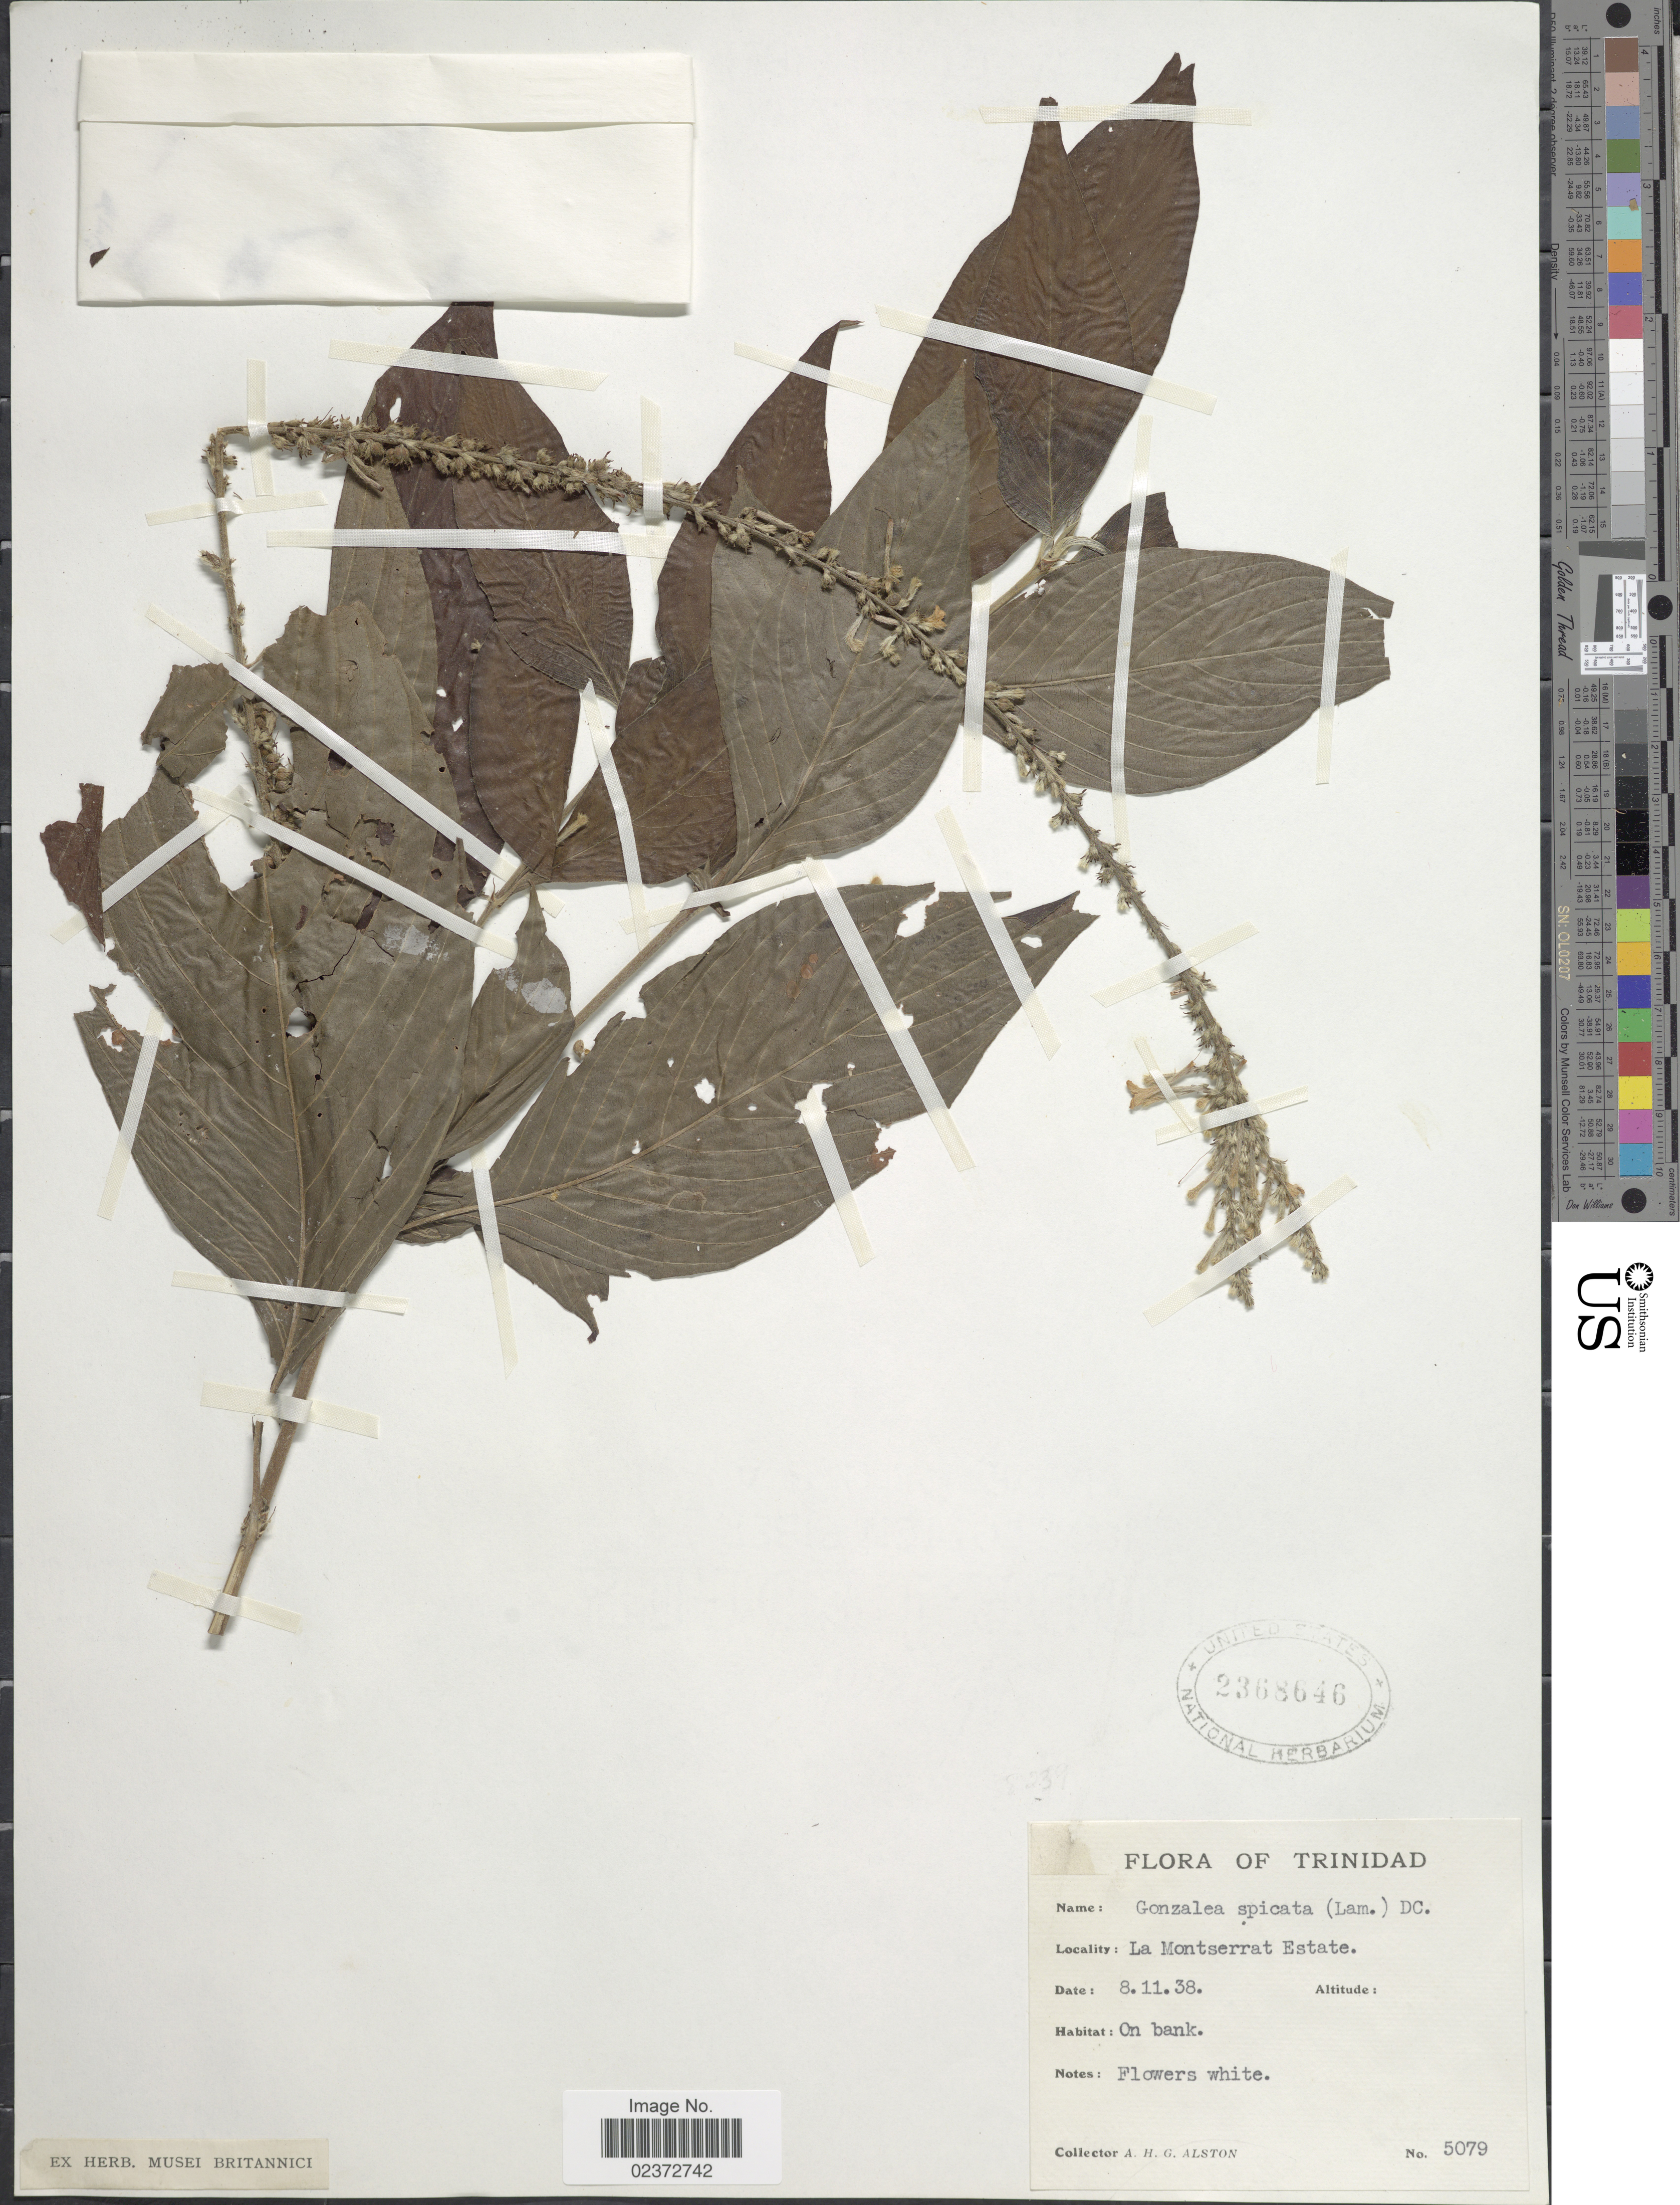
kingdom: Plantae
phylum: Tracheophyta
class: Magnoliopsida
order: Gentianales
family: Rubiaceae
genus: Gonzalagunia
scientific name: Gonzalagunia spicata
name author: (Lam.) M. Gómez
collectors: A. H. Alston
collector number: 5079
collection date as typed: Transcribed d/m/y: 8/11/38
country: Trinidad and Tobago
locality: Trinidad. La Montserrat Estate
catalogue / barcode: US 2368646